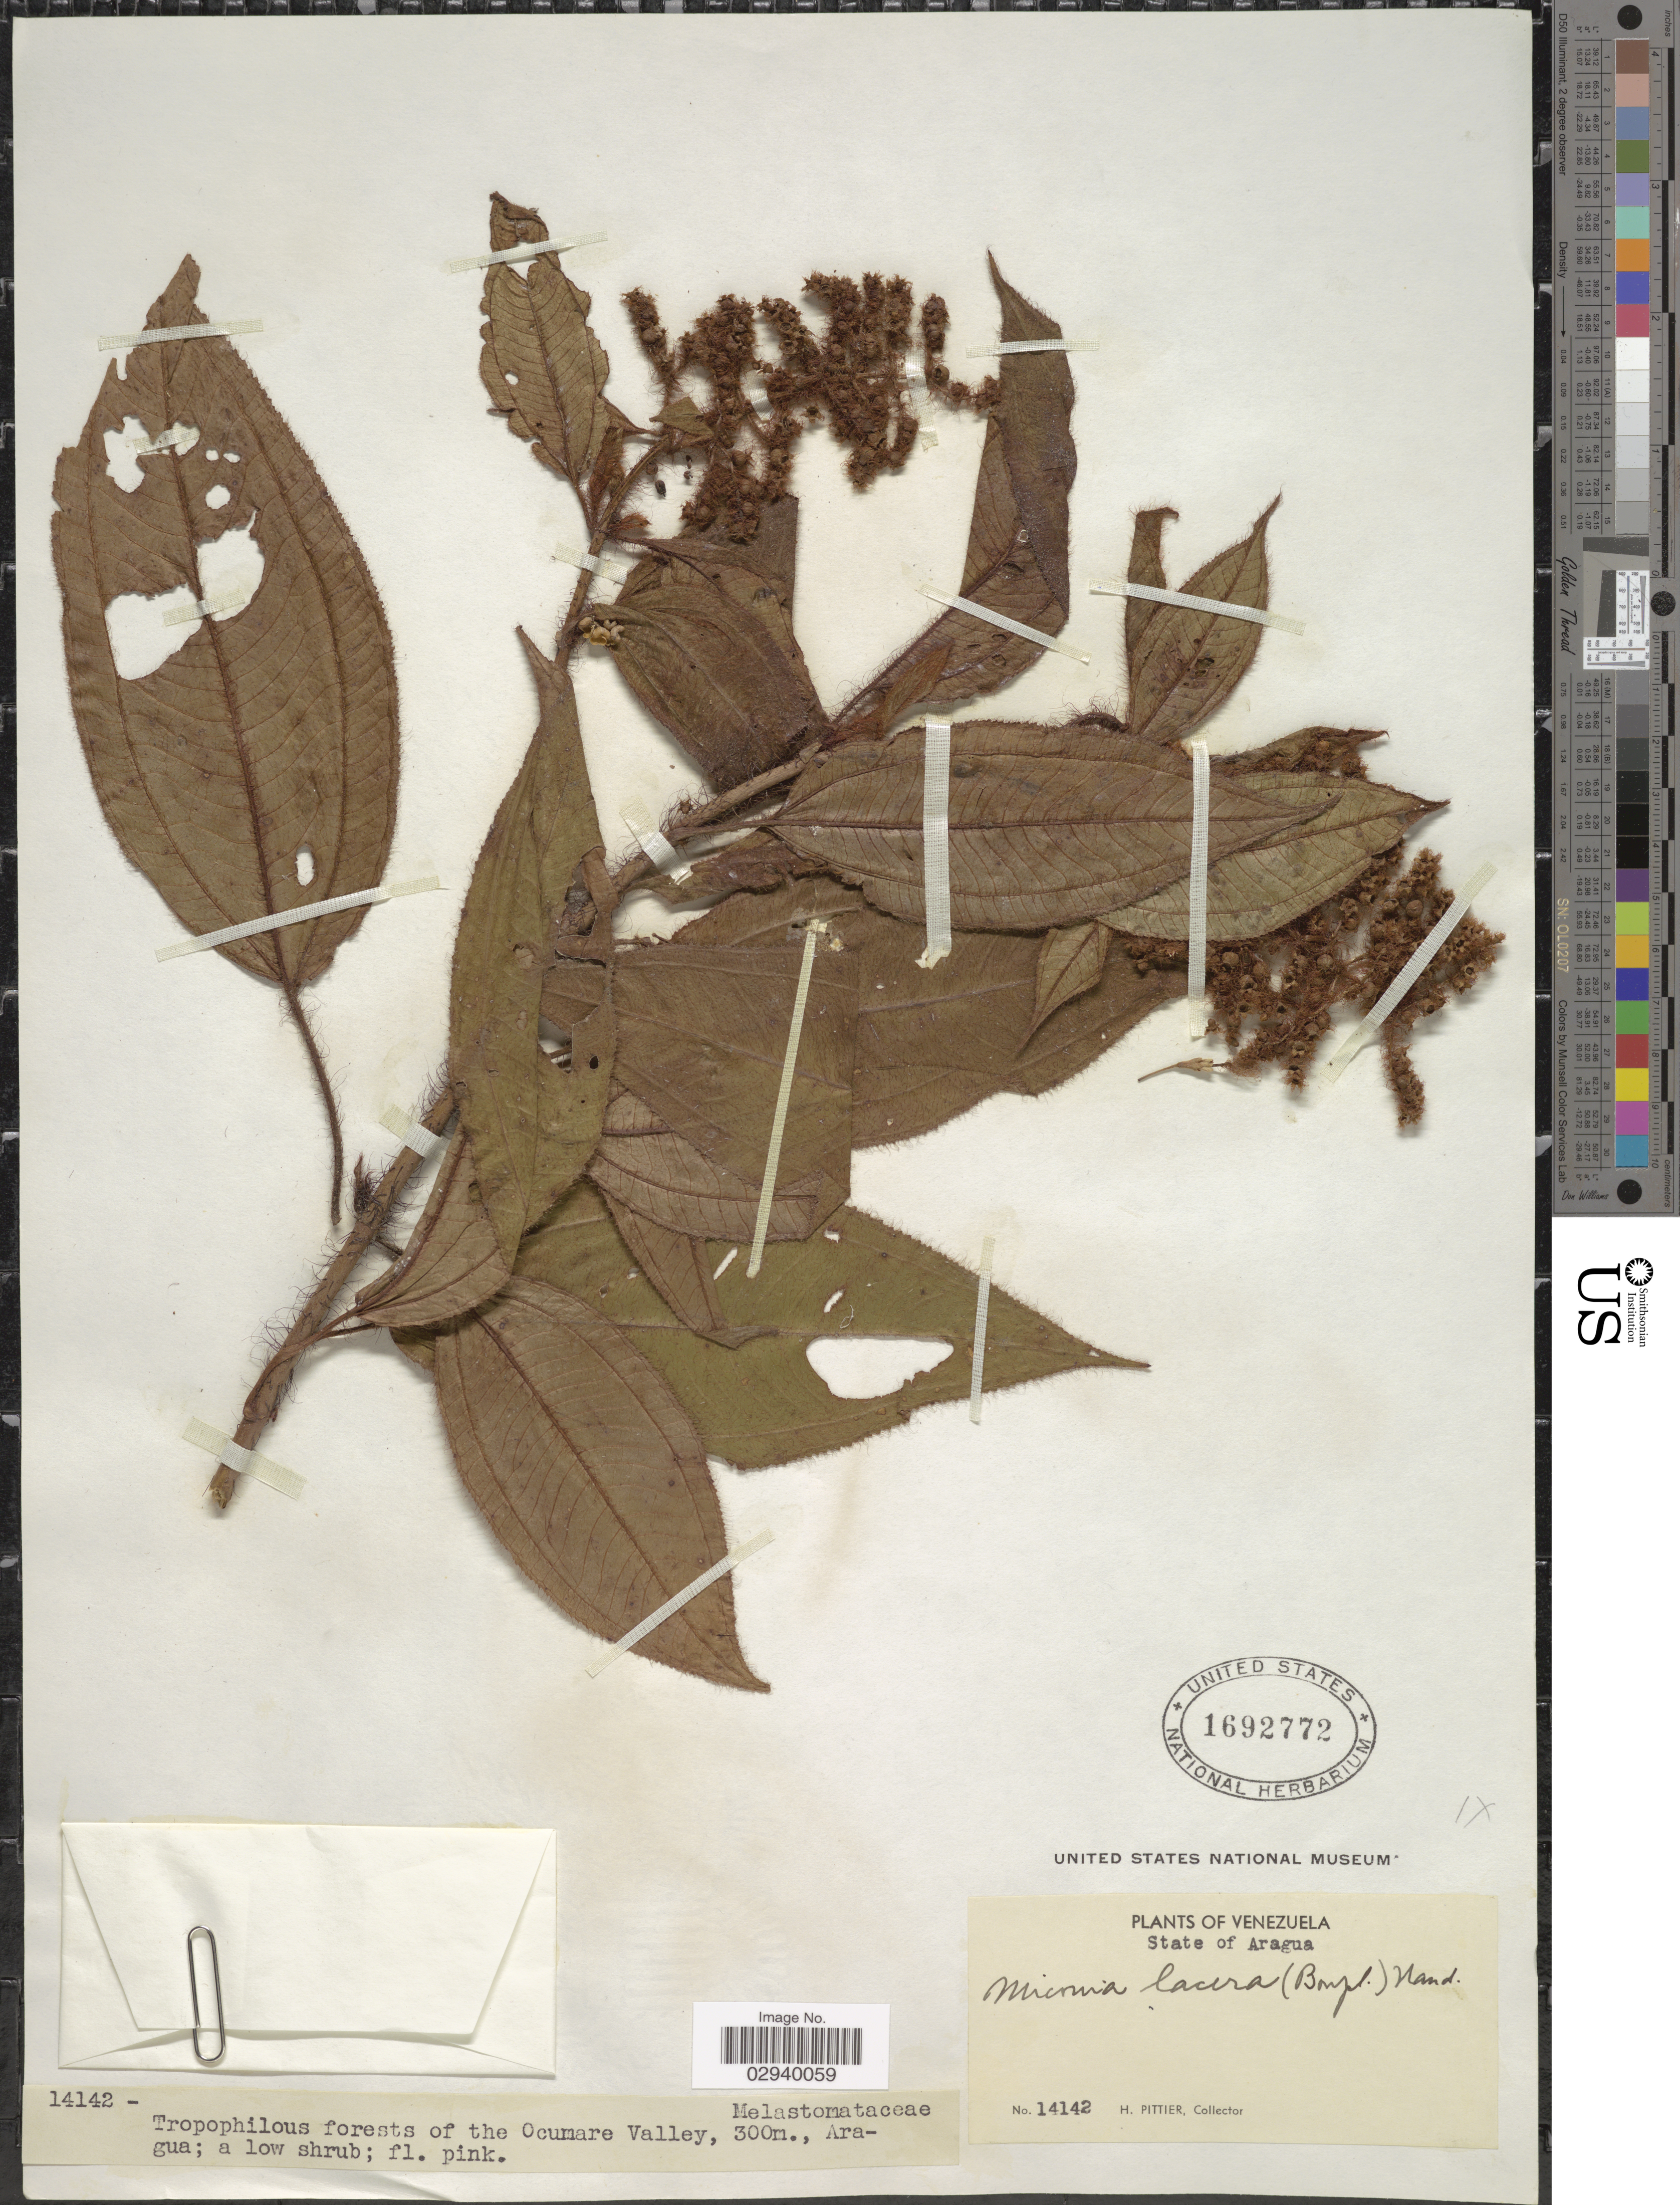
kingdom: Plantae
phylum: Tracheophyta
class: Magnoliopsida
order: Myrtales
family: Melastomataceae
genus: Miconia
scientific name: Miconia lacera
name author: (Bonpl.) Naudin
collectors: H. F. Pittier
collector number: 14142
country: Venezuela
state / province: Aragua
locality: Tropophilous forests of the Ocumare Valley.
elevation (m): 300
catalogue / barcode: US 1692772